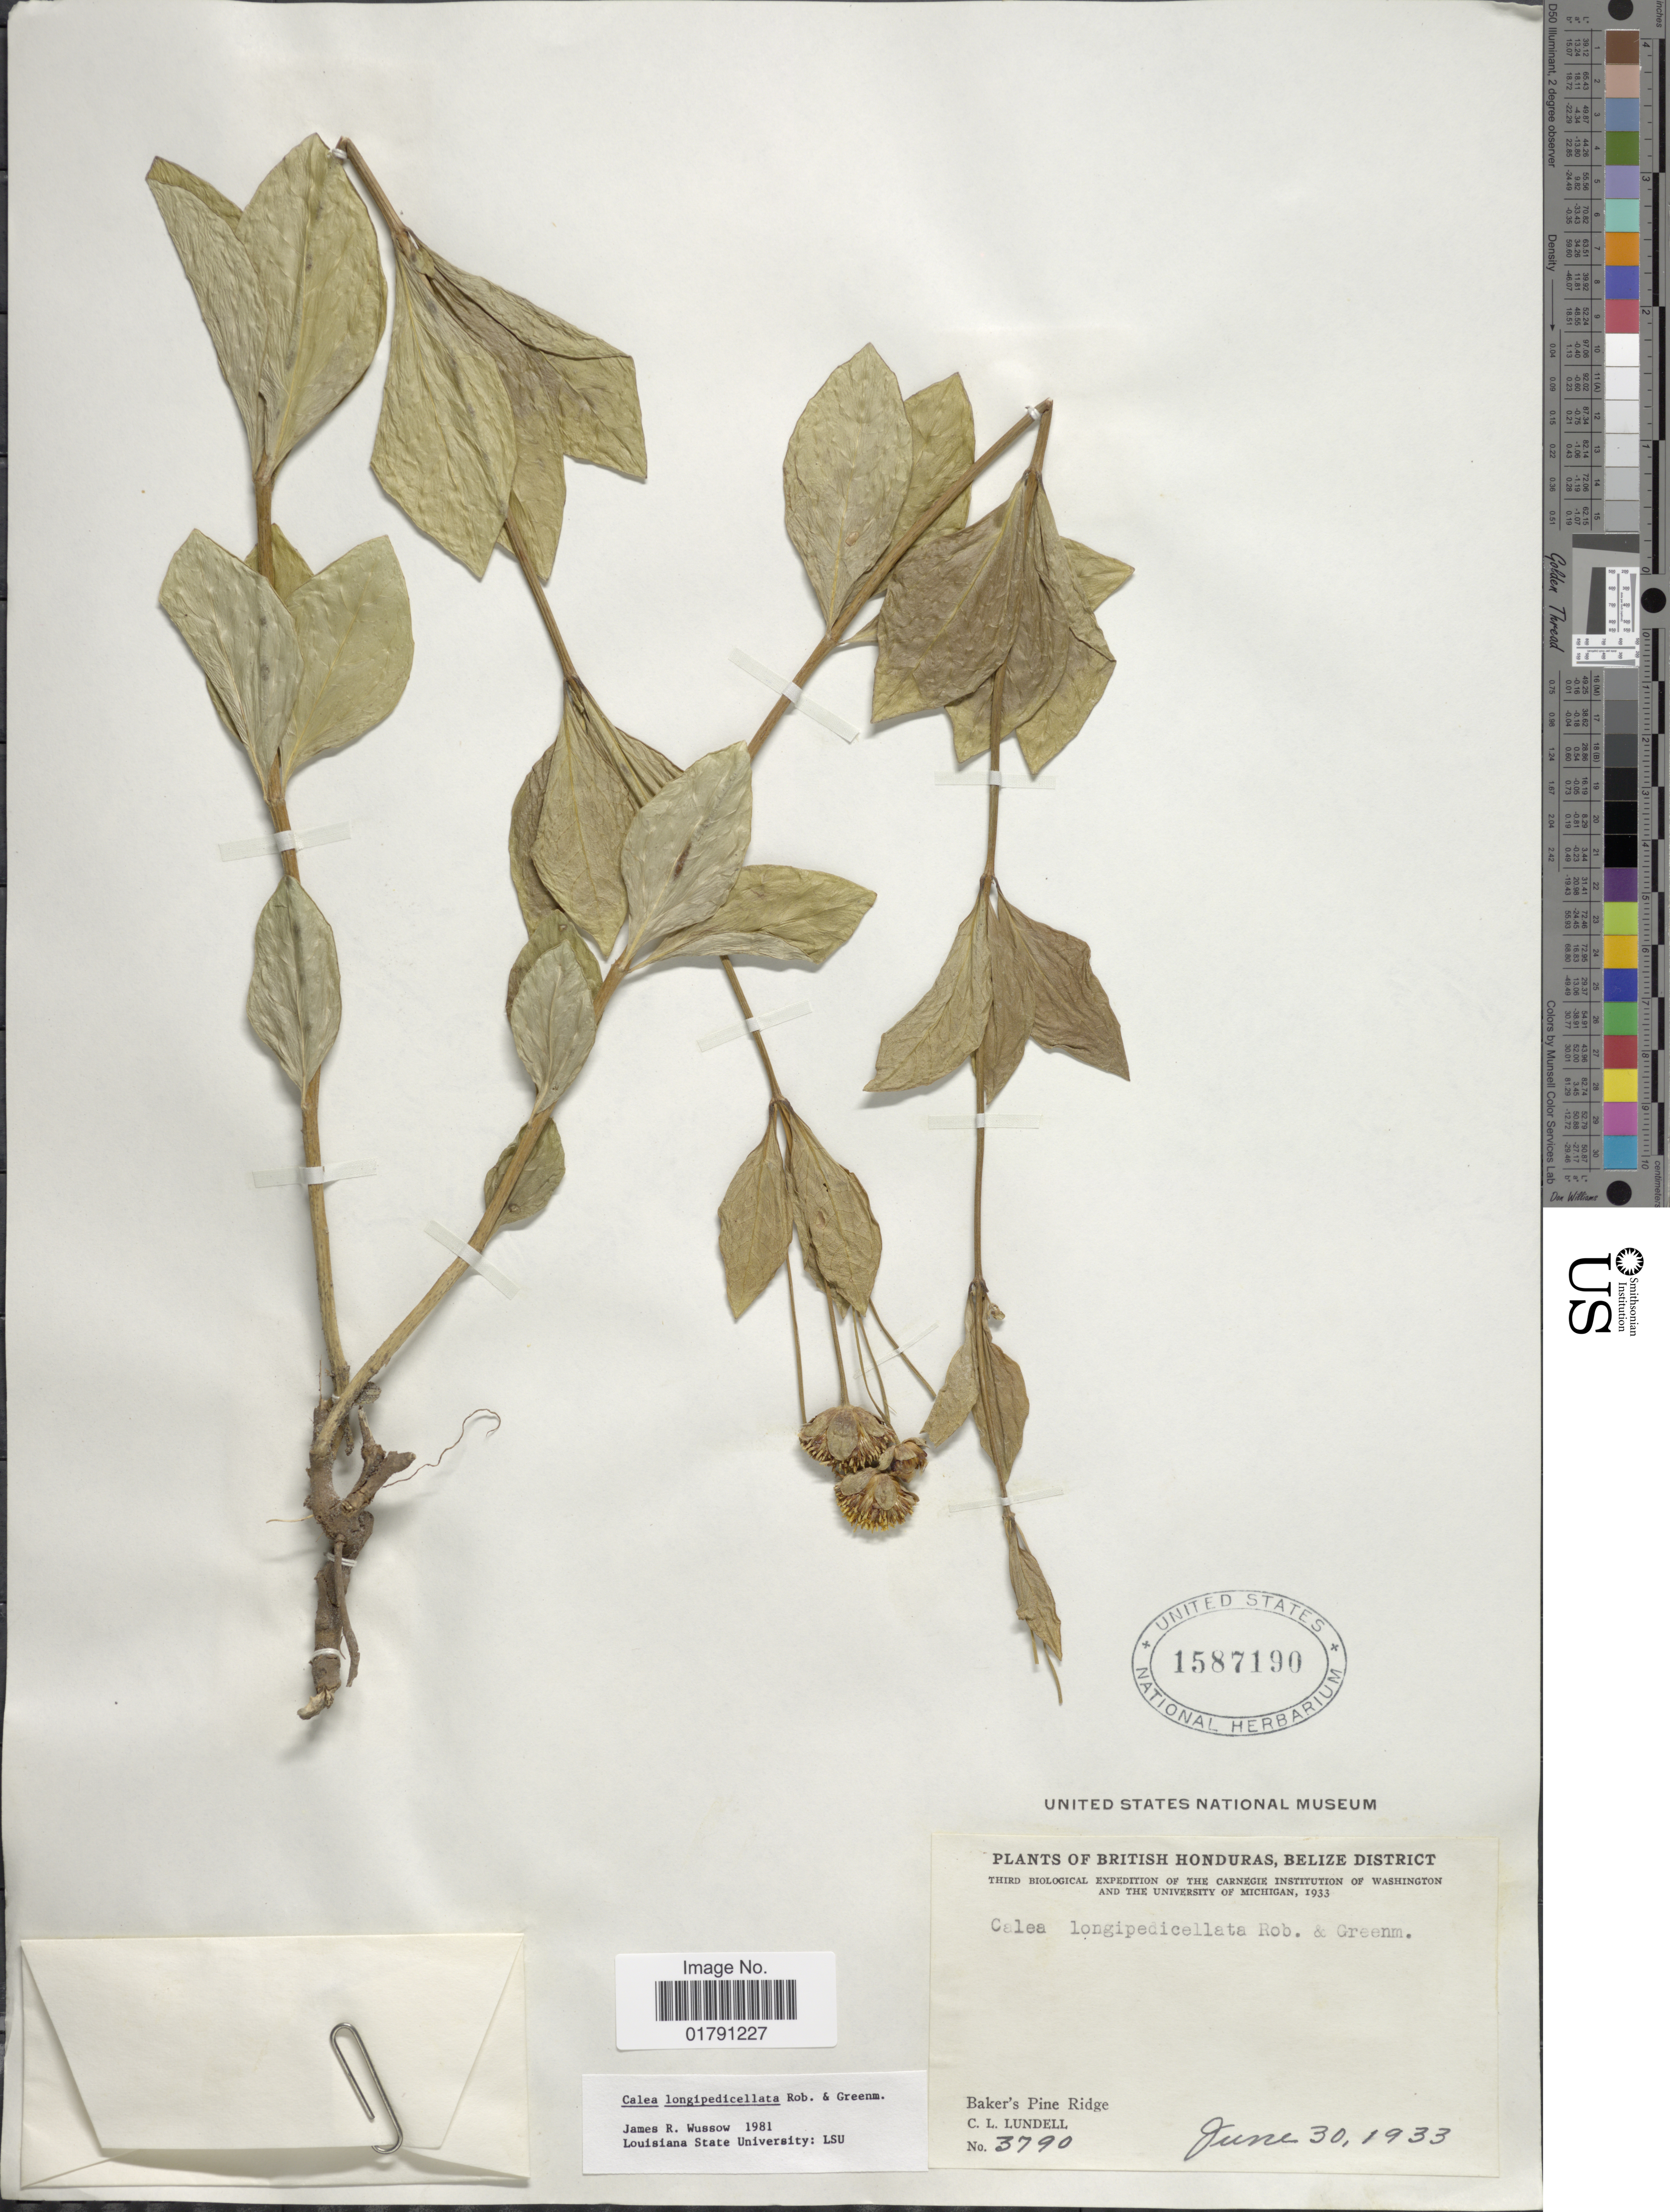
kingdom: Plantae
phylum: Tracheophyta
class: Magnoliopsida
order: Asterales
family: Asteraceae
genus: Calea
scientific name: Calea longipedicellata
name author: B.L. Rob. & Greenm.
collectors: C. L. Lundell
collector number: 3790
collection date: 1933-06-30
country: Belize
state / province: Belize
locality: British Honduras, Baker's Pine Ridge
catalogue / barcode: US 1587190